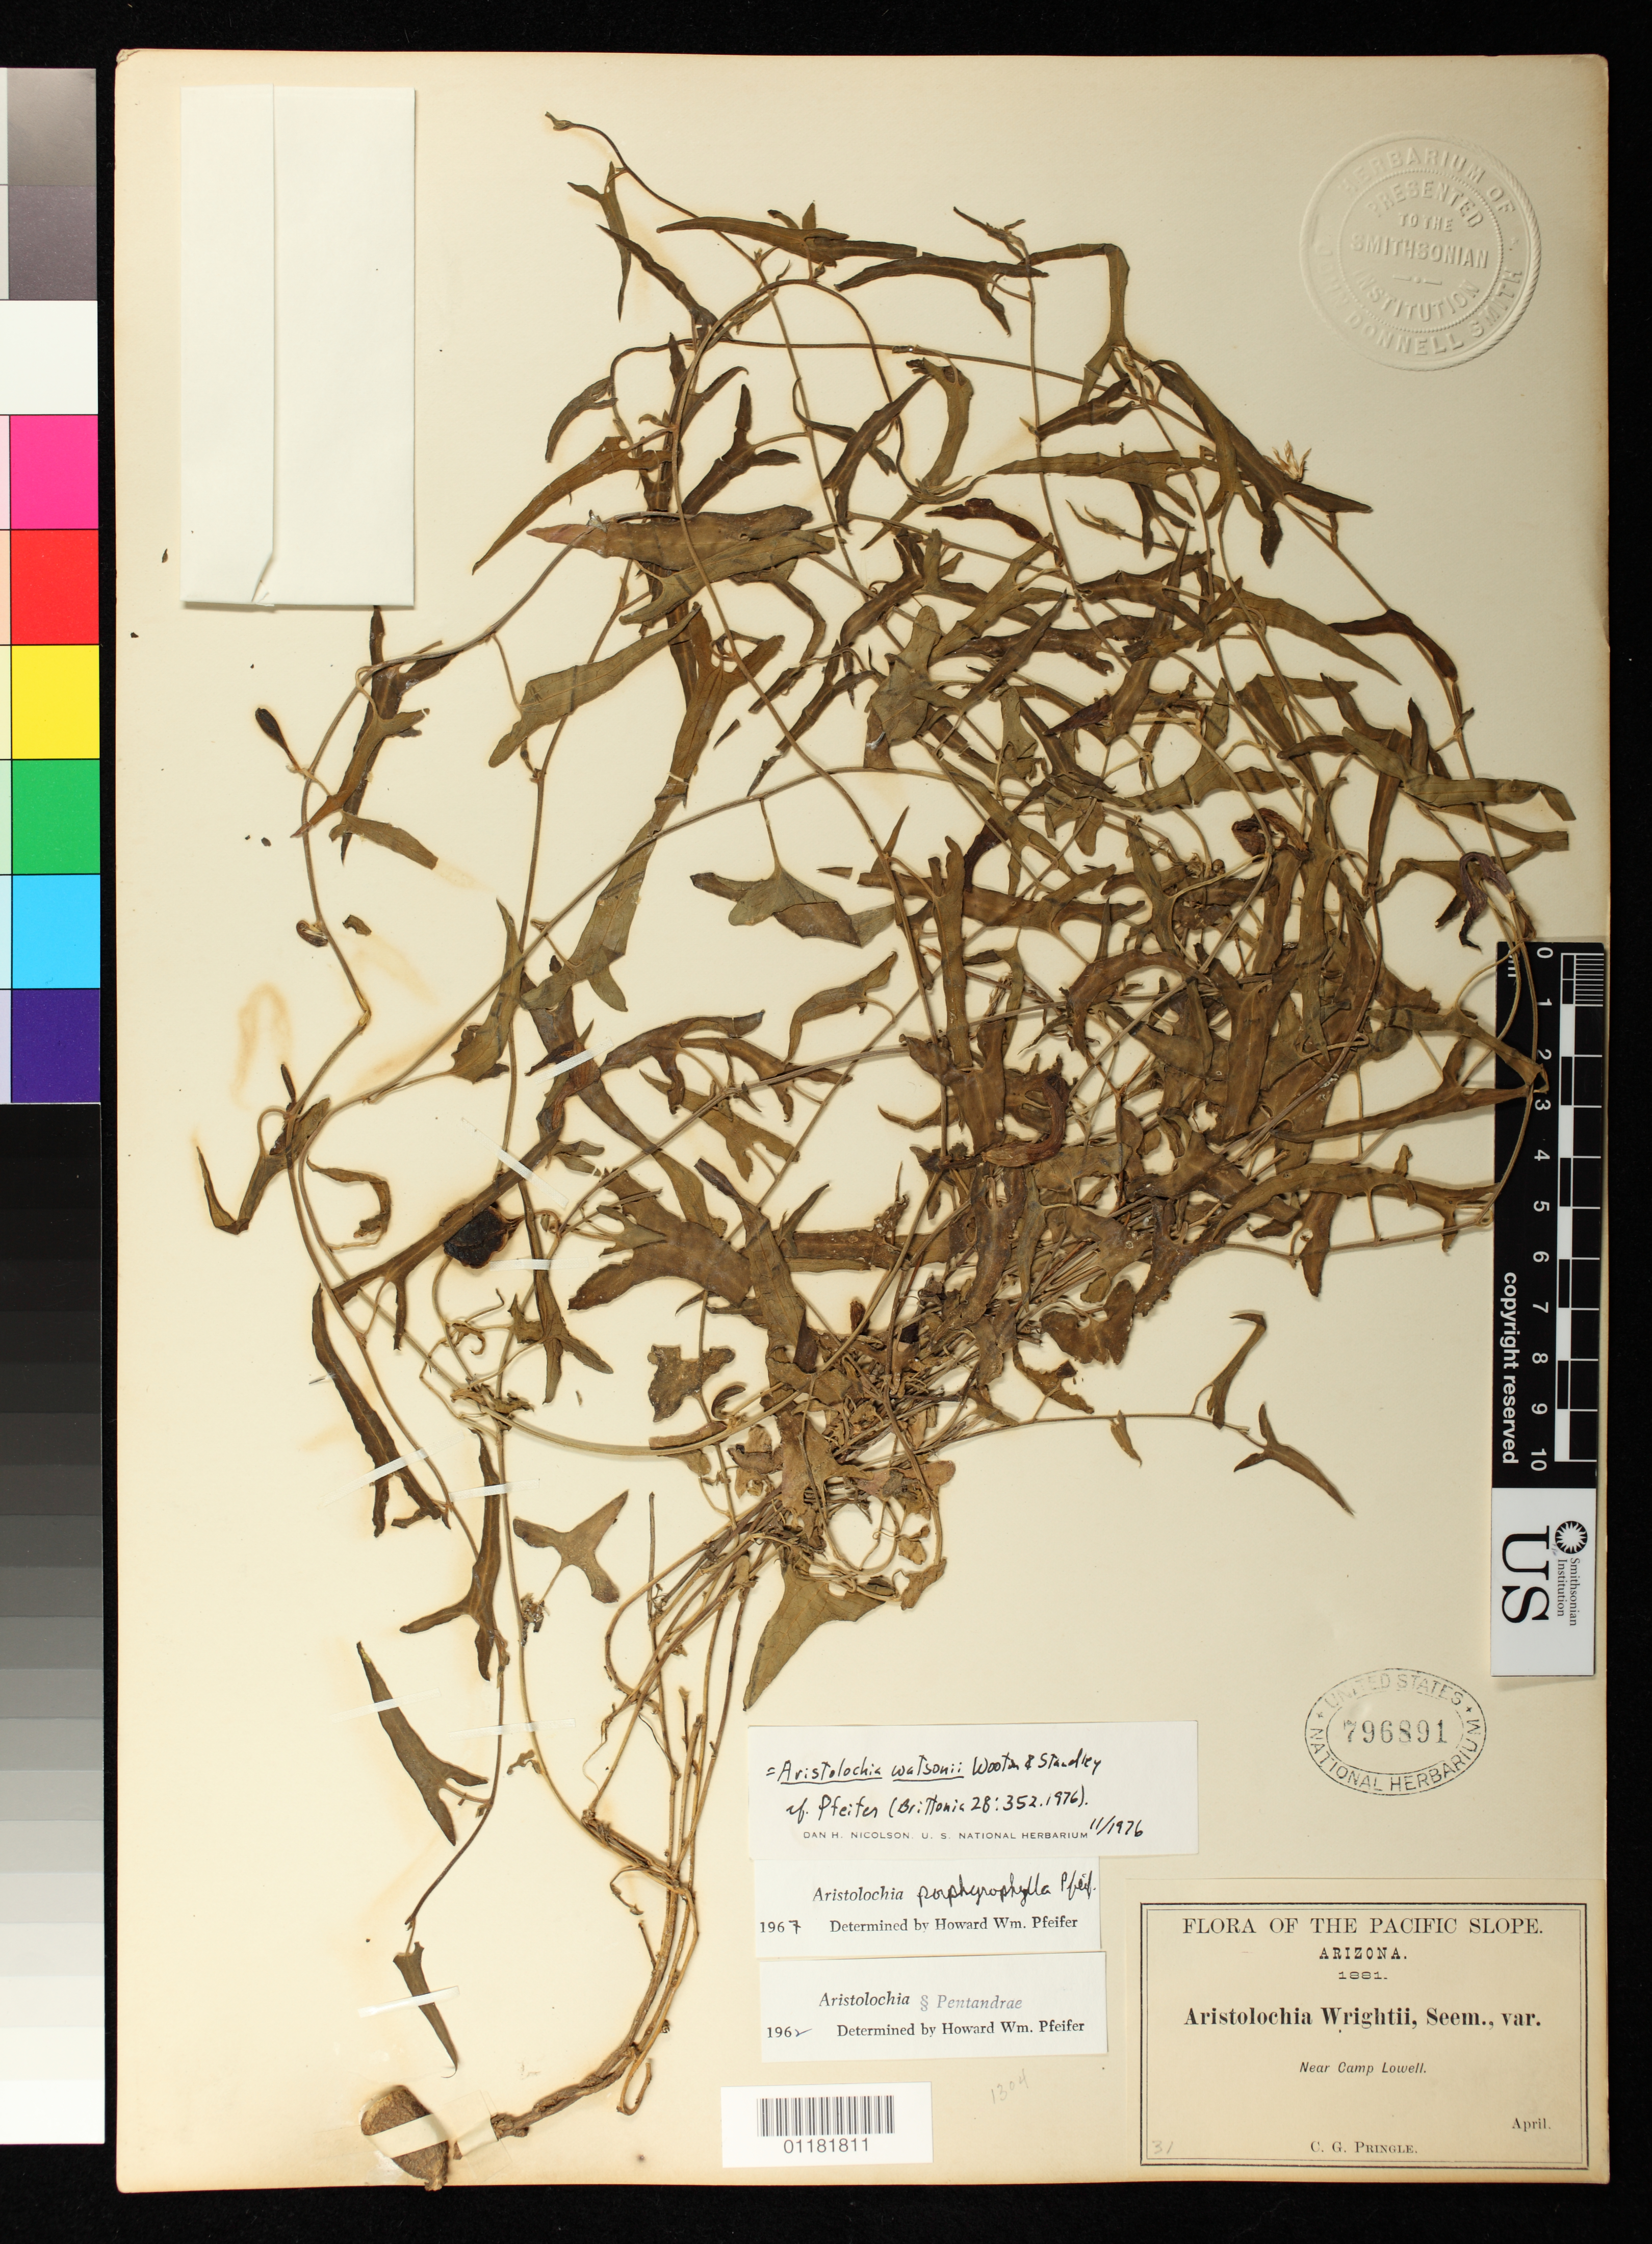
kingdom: Plantae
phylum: Tracheophyta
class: Magnoliopsida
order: Piperales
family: Aristolochiaceae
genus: Aristolochia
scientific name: Aristolochia brevipes var. acuminata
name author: S. Watson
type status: Possible Syntype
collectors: C. G. Pringle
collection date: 1881-04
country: United States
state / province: Arizona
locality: Near Camp Lowell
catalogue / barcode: US 796891